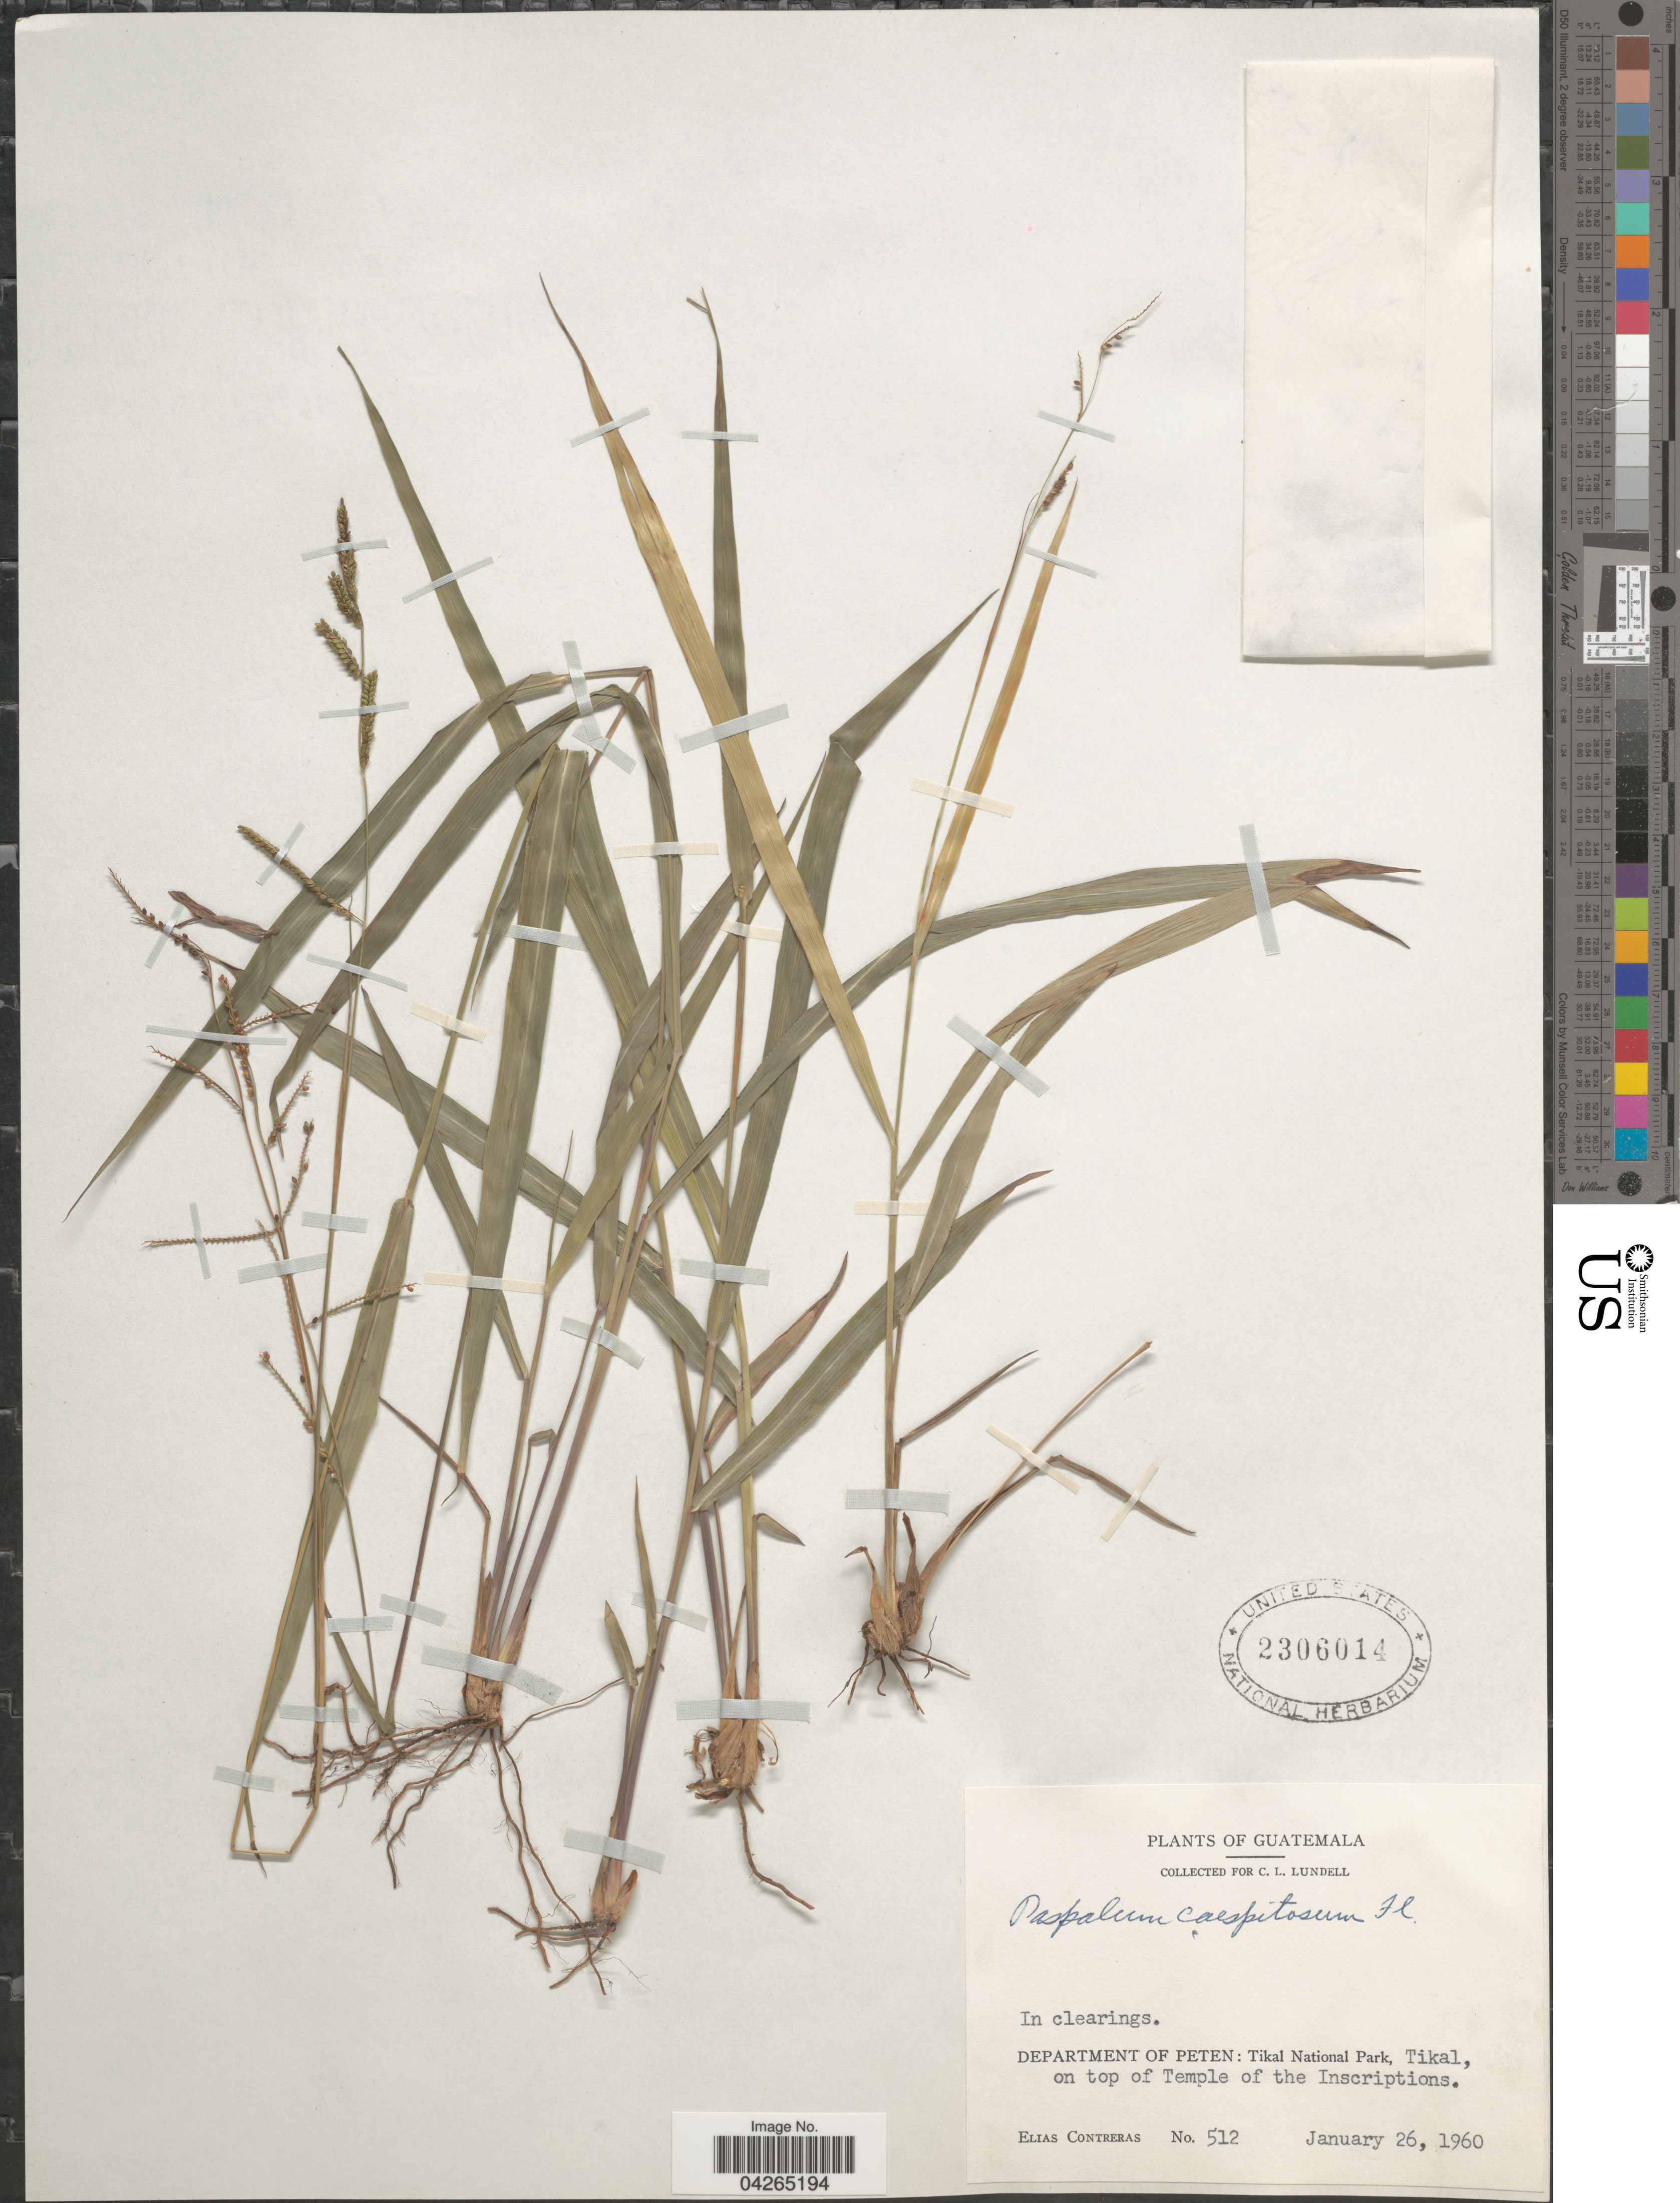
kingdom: Plantae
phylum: Tracheophyta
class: Liliopsida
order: Poales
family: Poaceae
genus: Paspalum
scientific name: Paspalum caespitosum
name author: Flüggé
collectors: E. Contreras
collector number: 512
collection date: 1960-01-26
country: Guatemala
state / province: El Peten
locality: Department of Peten: Tikal National Park, Tikal, on top of Temple of the Inscriptions.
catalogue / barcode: US 2306014